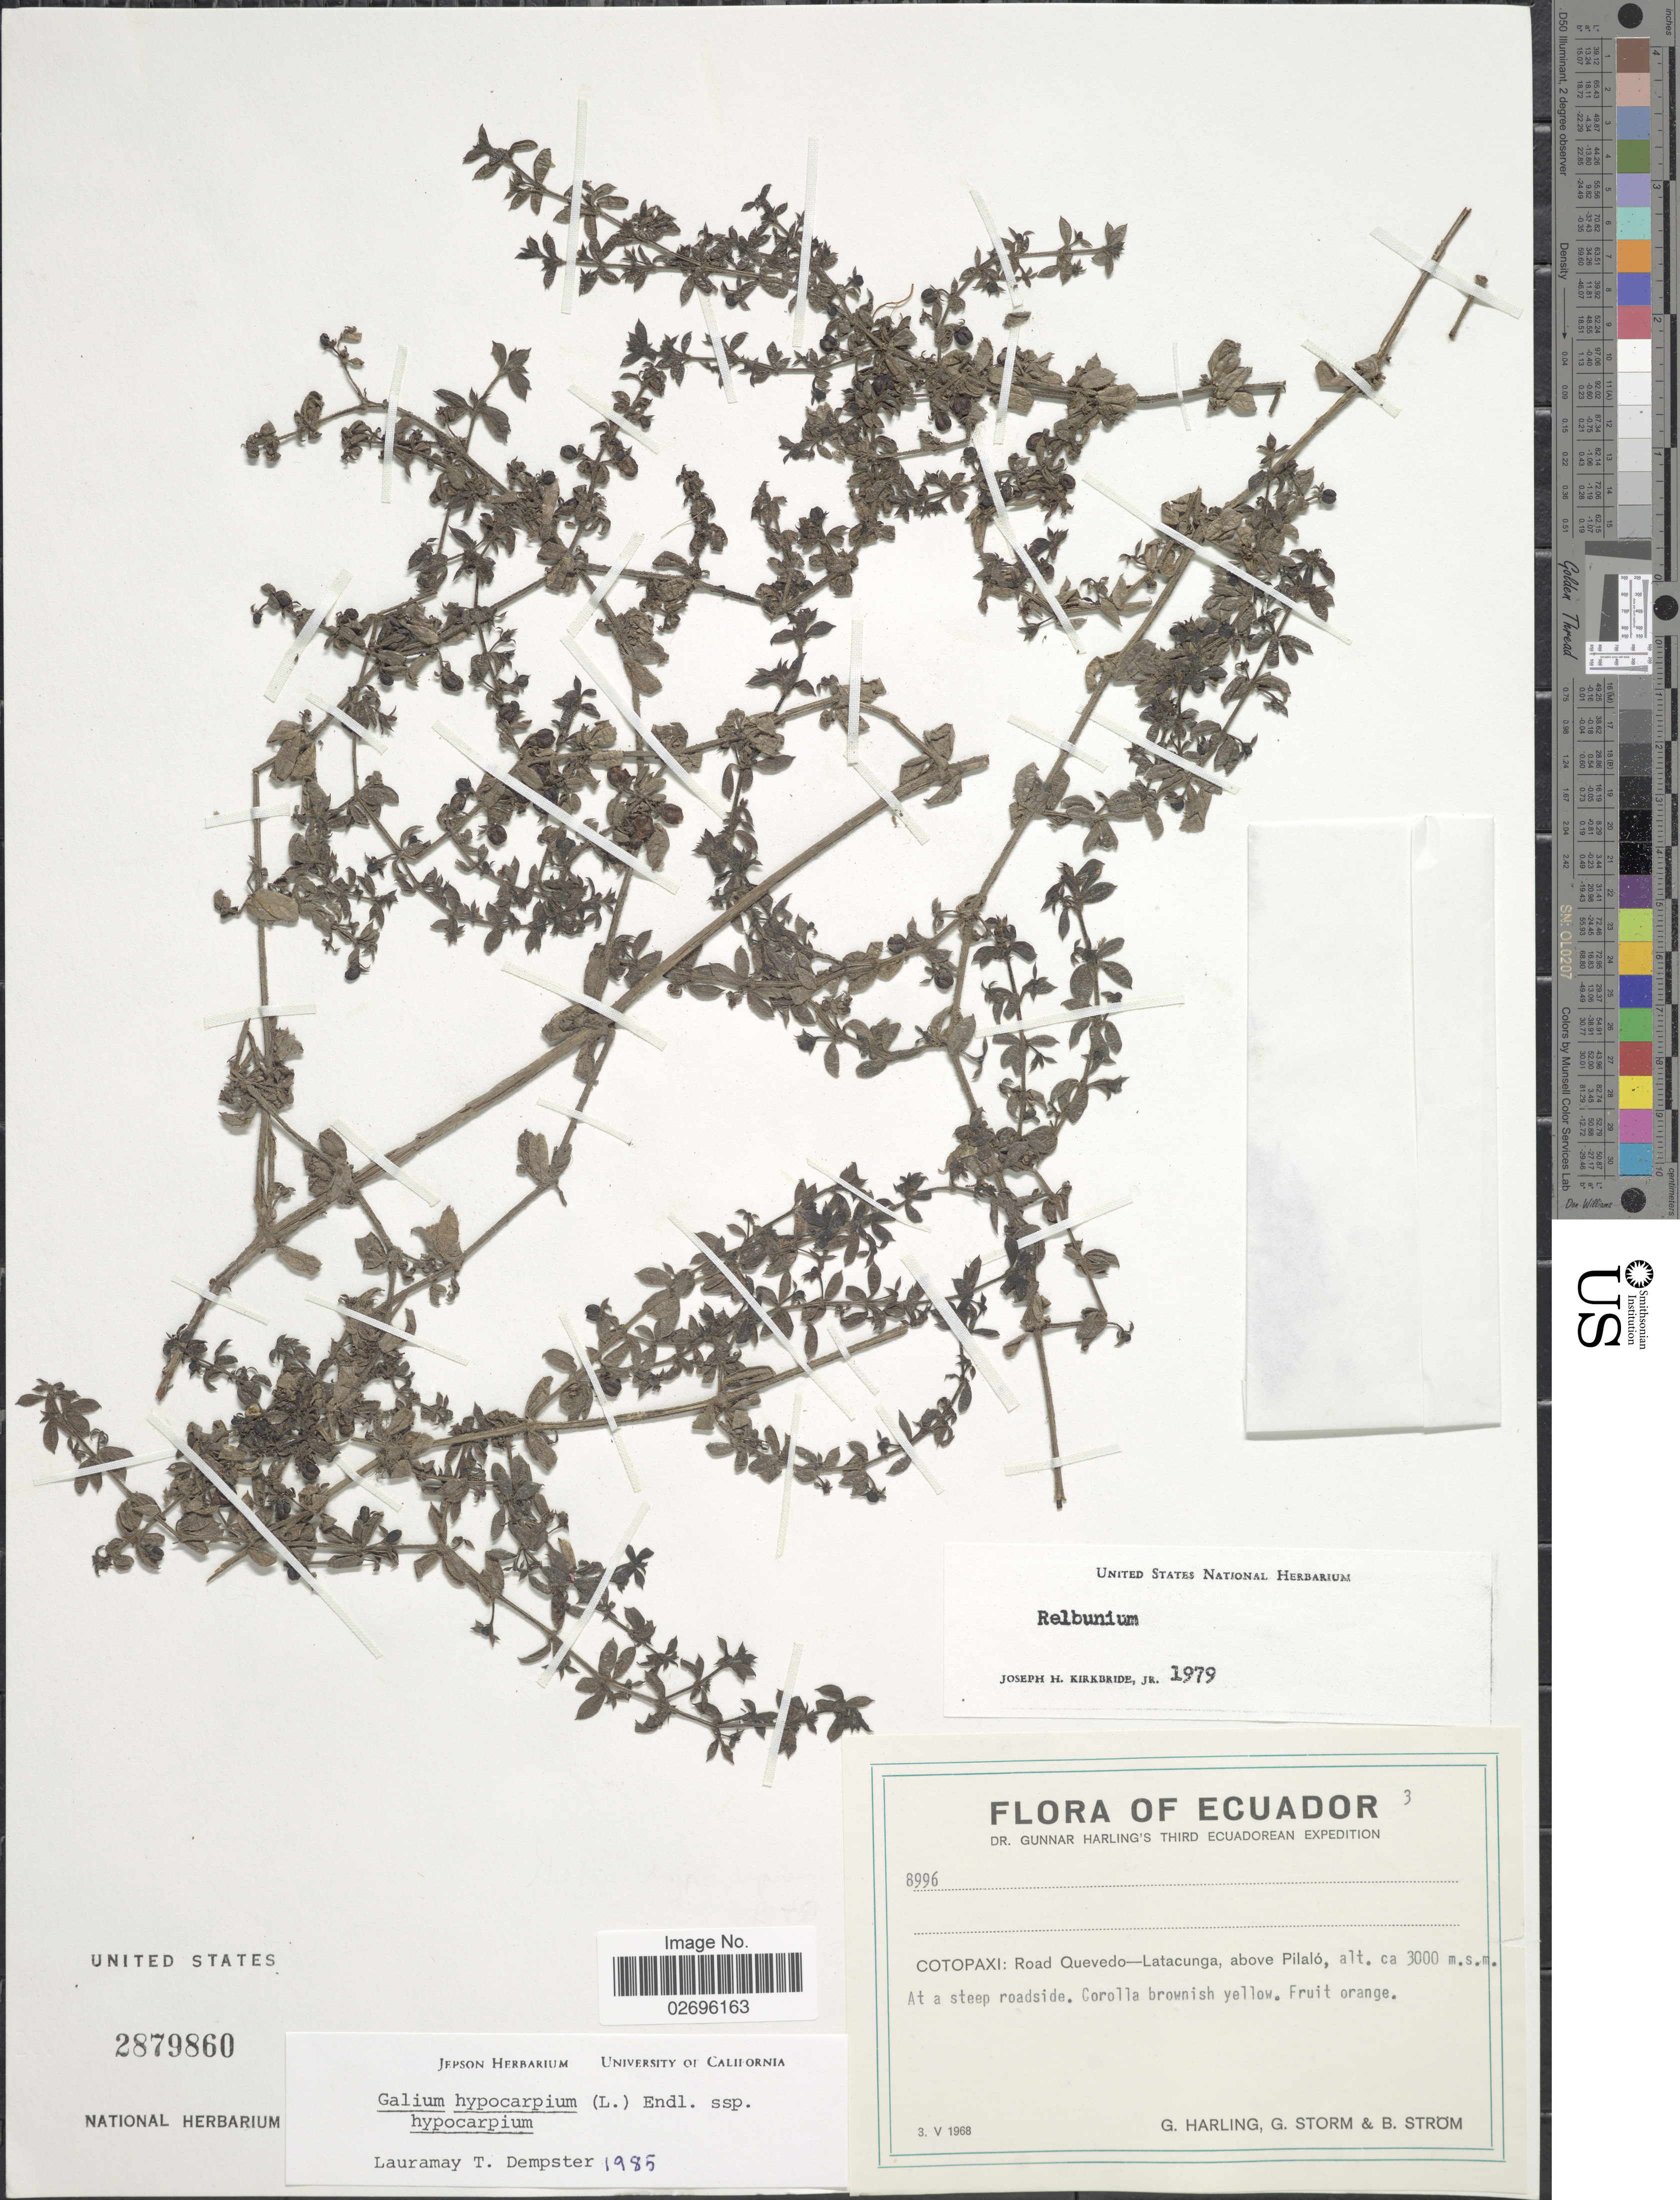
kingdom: Plantae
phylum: Tracheophyta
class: Magnoliopsida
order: Gentianales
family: Rubiaceae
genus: Galium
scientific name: Galium hypocarpium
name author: (L.) Endl. ex Griseb.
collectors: G. Harling, G. Storm & B. Ström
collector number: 8996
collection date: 1968-05-03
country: Ecuador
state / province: Cotopaxi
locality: Road Quevedo-Latacunga, above Pilaló.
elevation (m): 3000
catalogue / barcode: US 2879860